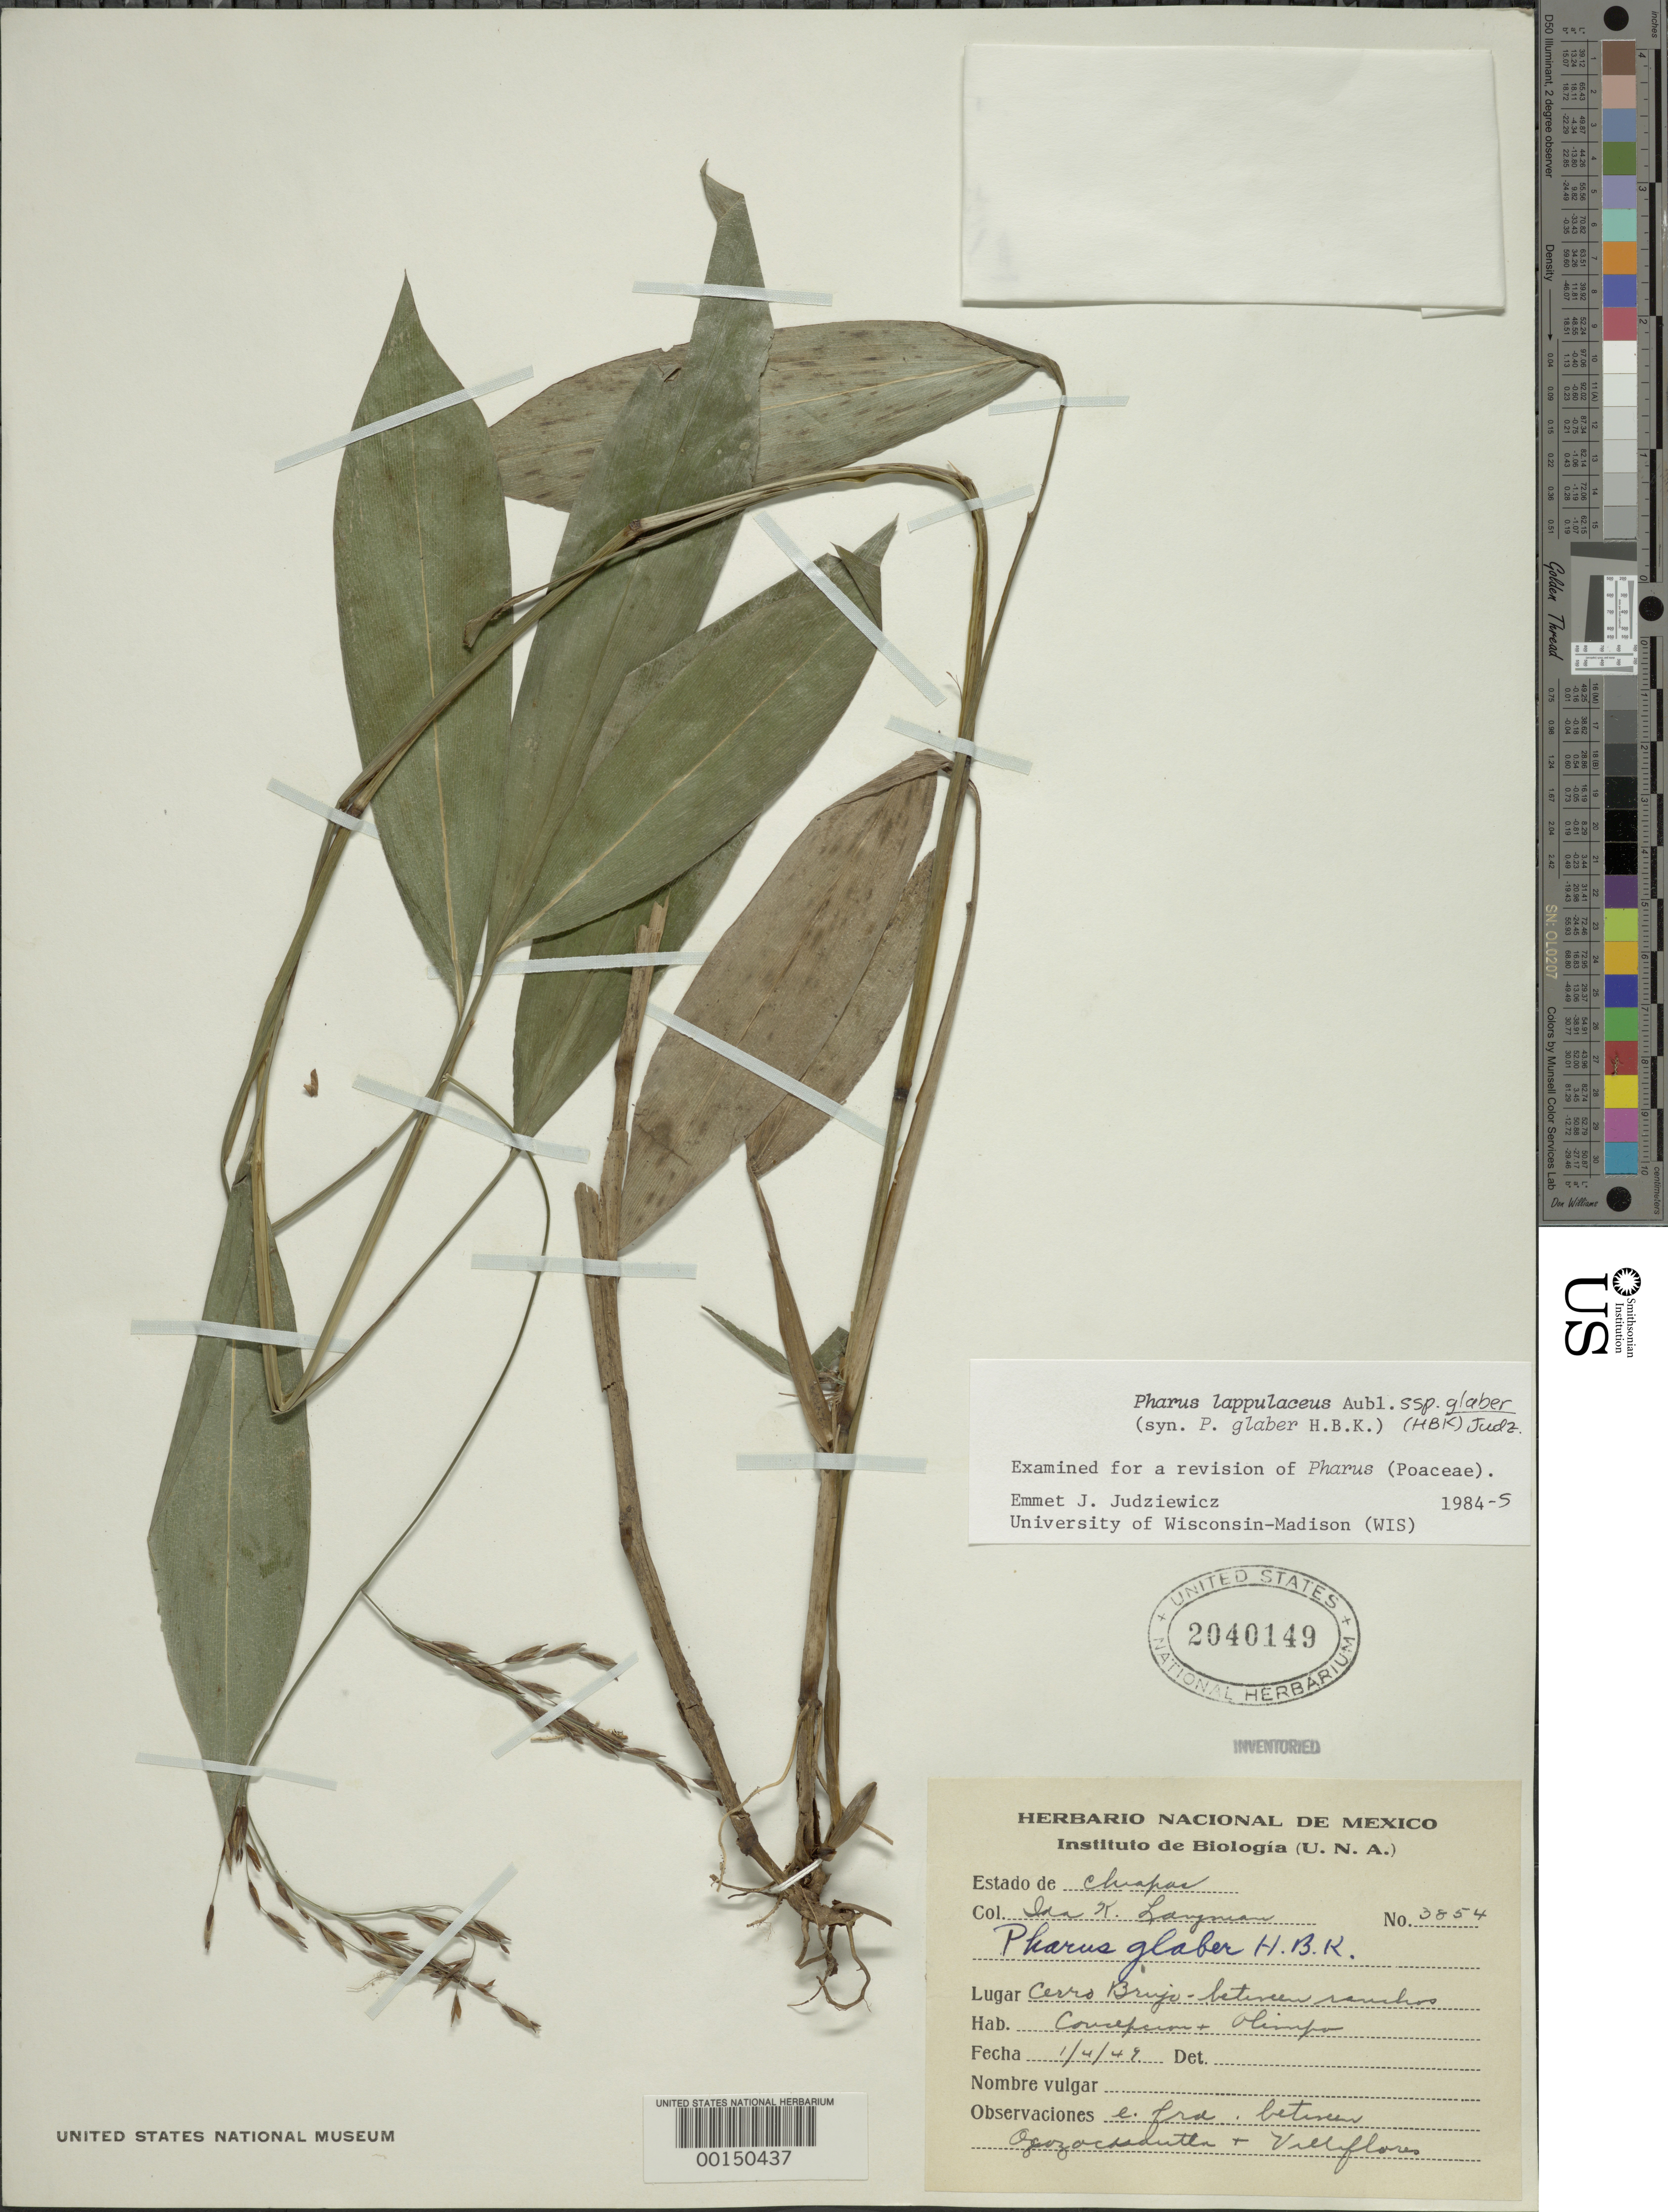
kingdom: Plantae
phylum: Tracheophyta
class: Liliopsida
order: Poales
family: Poaceae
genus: Pharus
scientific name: Pharus lappulaceus subsp. glaber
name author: (Kunth) Judz.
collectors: I. Langman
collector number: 3854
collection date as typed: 01 Apr 1949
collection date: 1949-04-01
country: Mexico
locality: Cerro brujo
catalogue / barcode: US 2040149